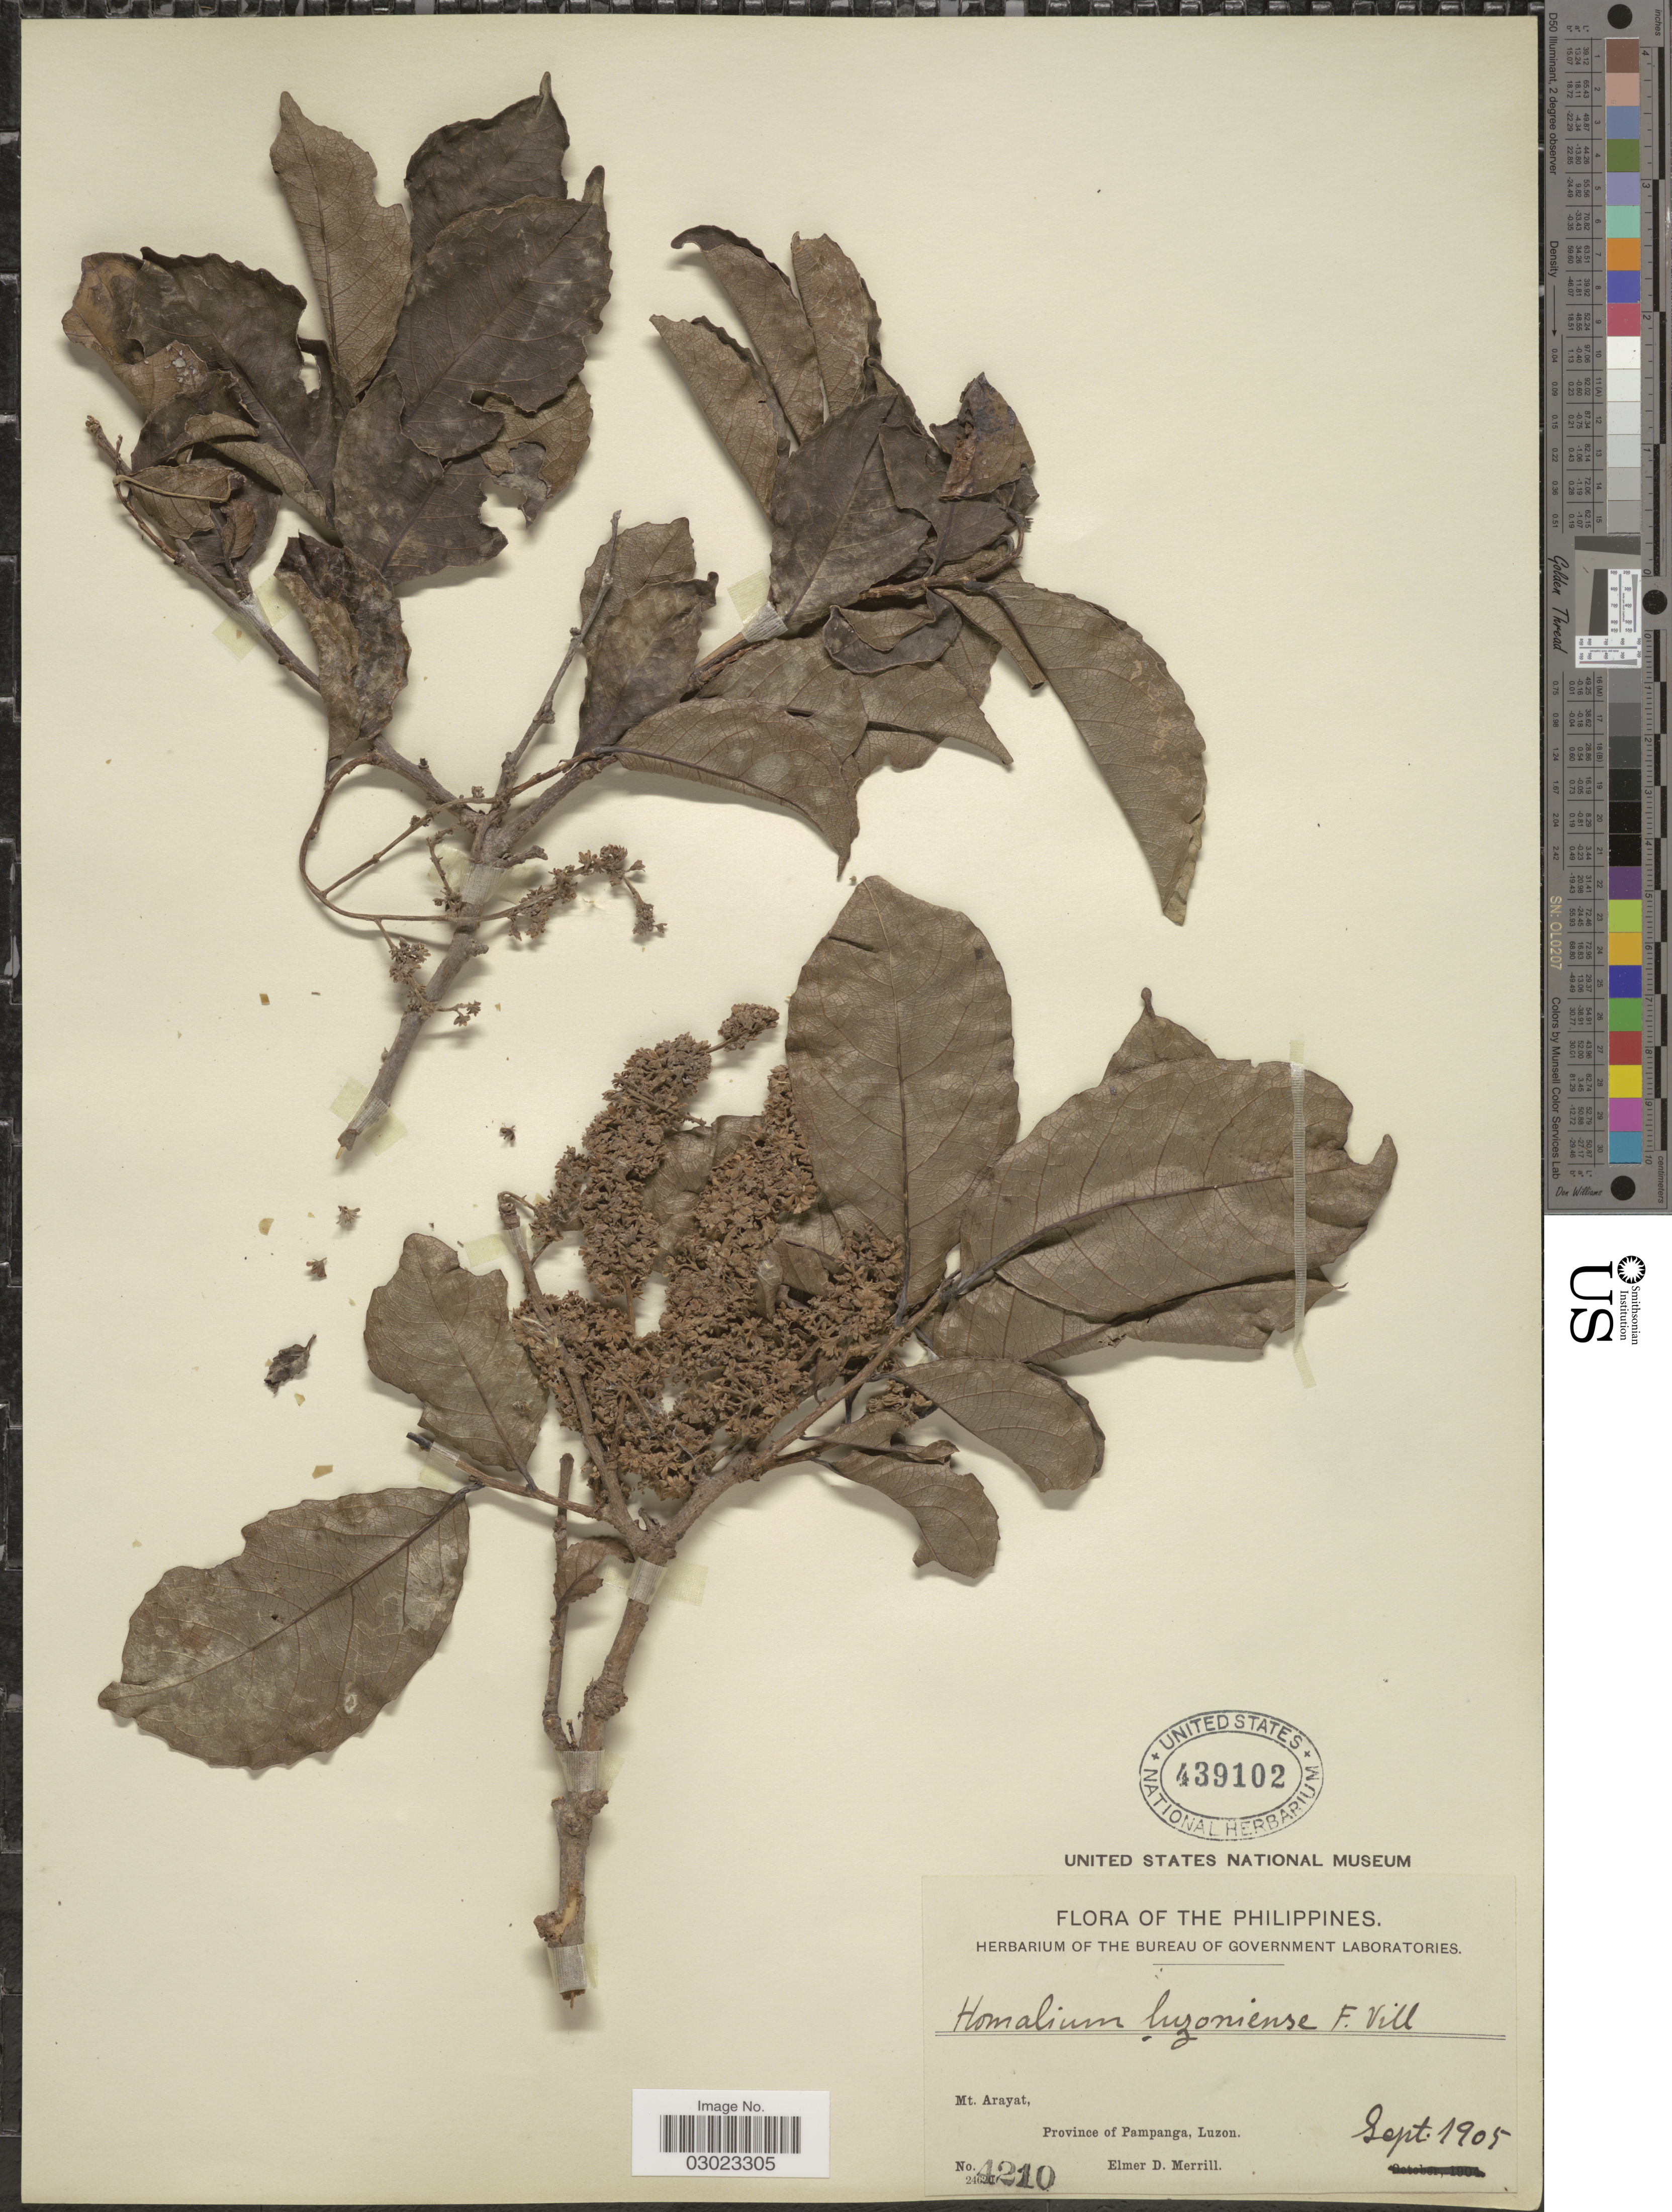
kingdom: Plantae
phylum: Tracheophyta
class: Magnoliopsida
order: Malpighiales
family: Salicaceae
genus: Homalium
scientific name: Homalium luzoniense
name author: Fern.-Vill.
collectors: E. D. Merrill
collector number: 4210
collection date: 1905-09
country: Philippines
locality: Mt. Arayat, Province of Pampanga, Luzon.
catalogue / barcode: US 439102